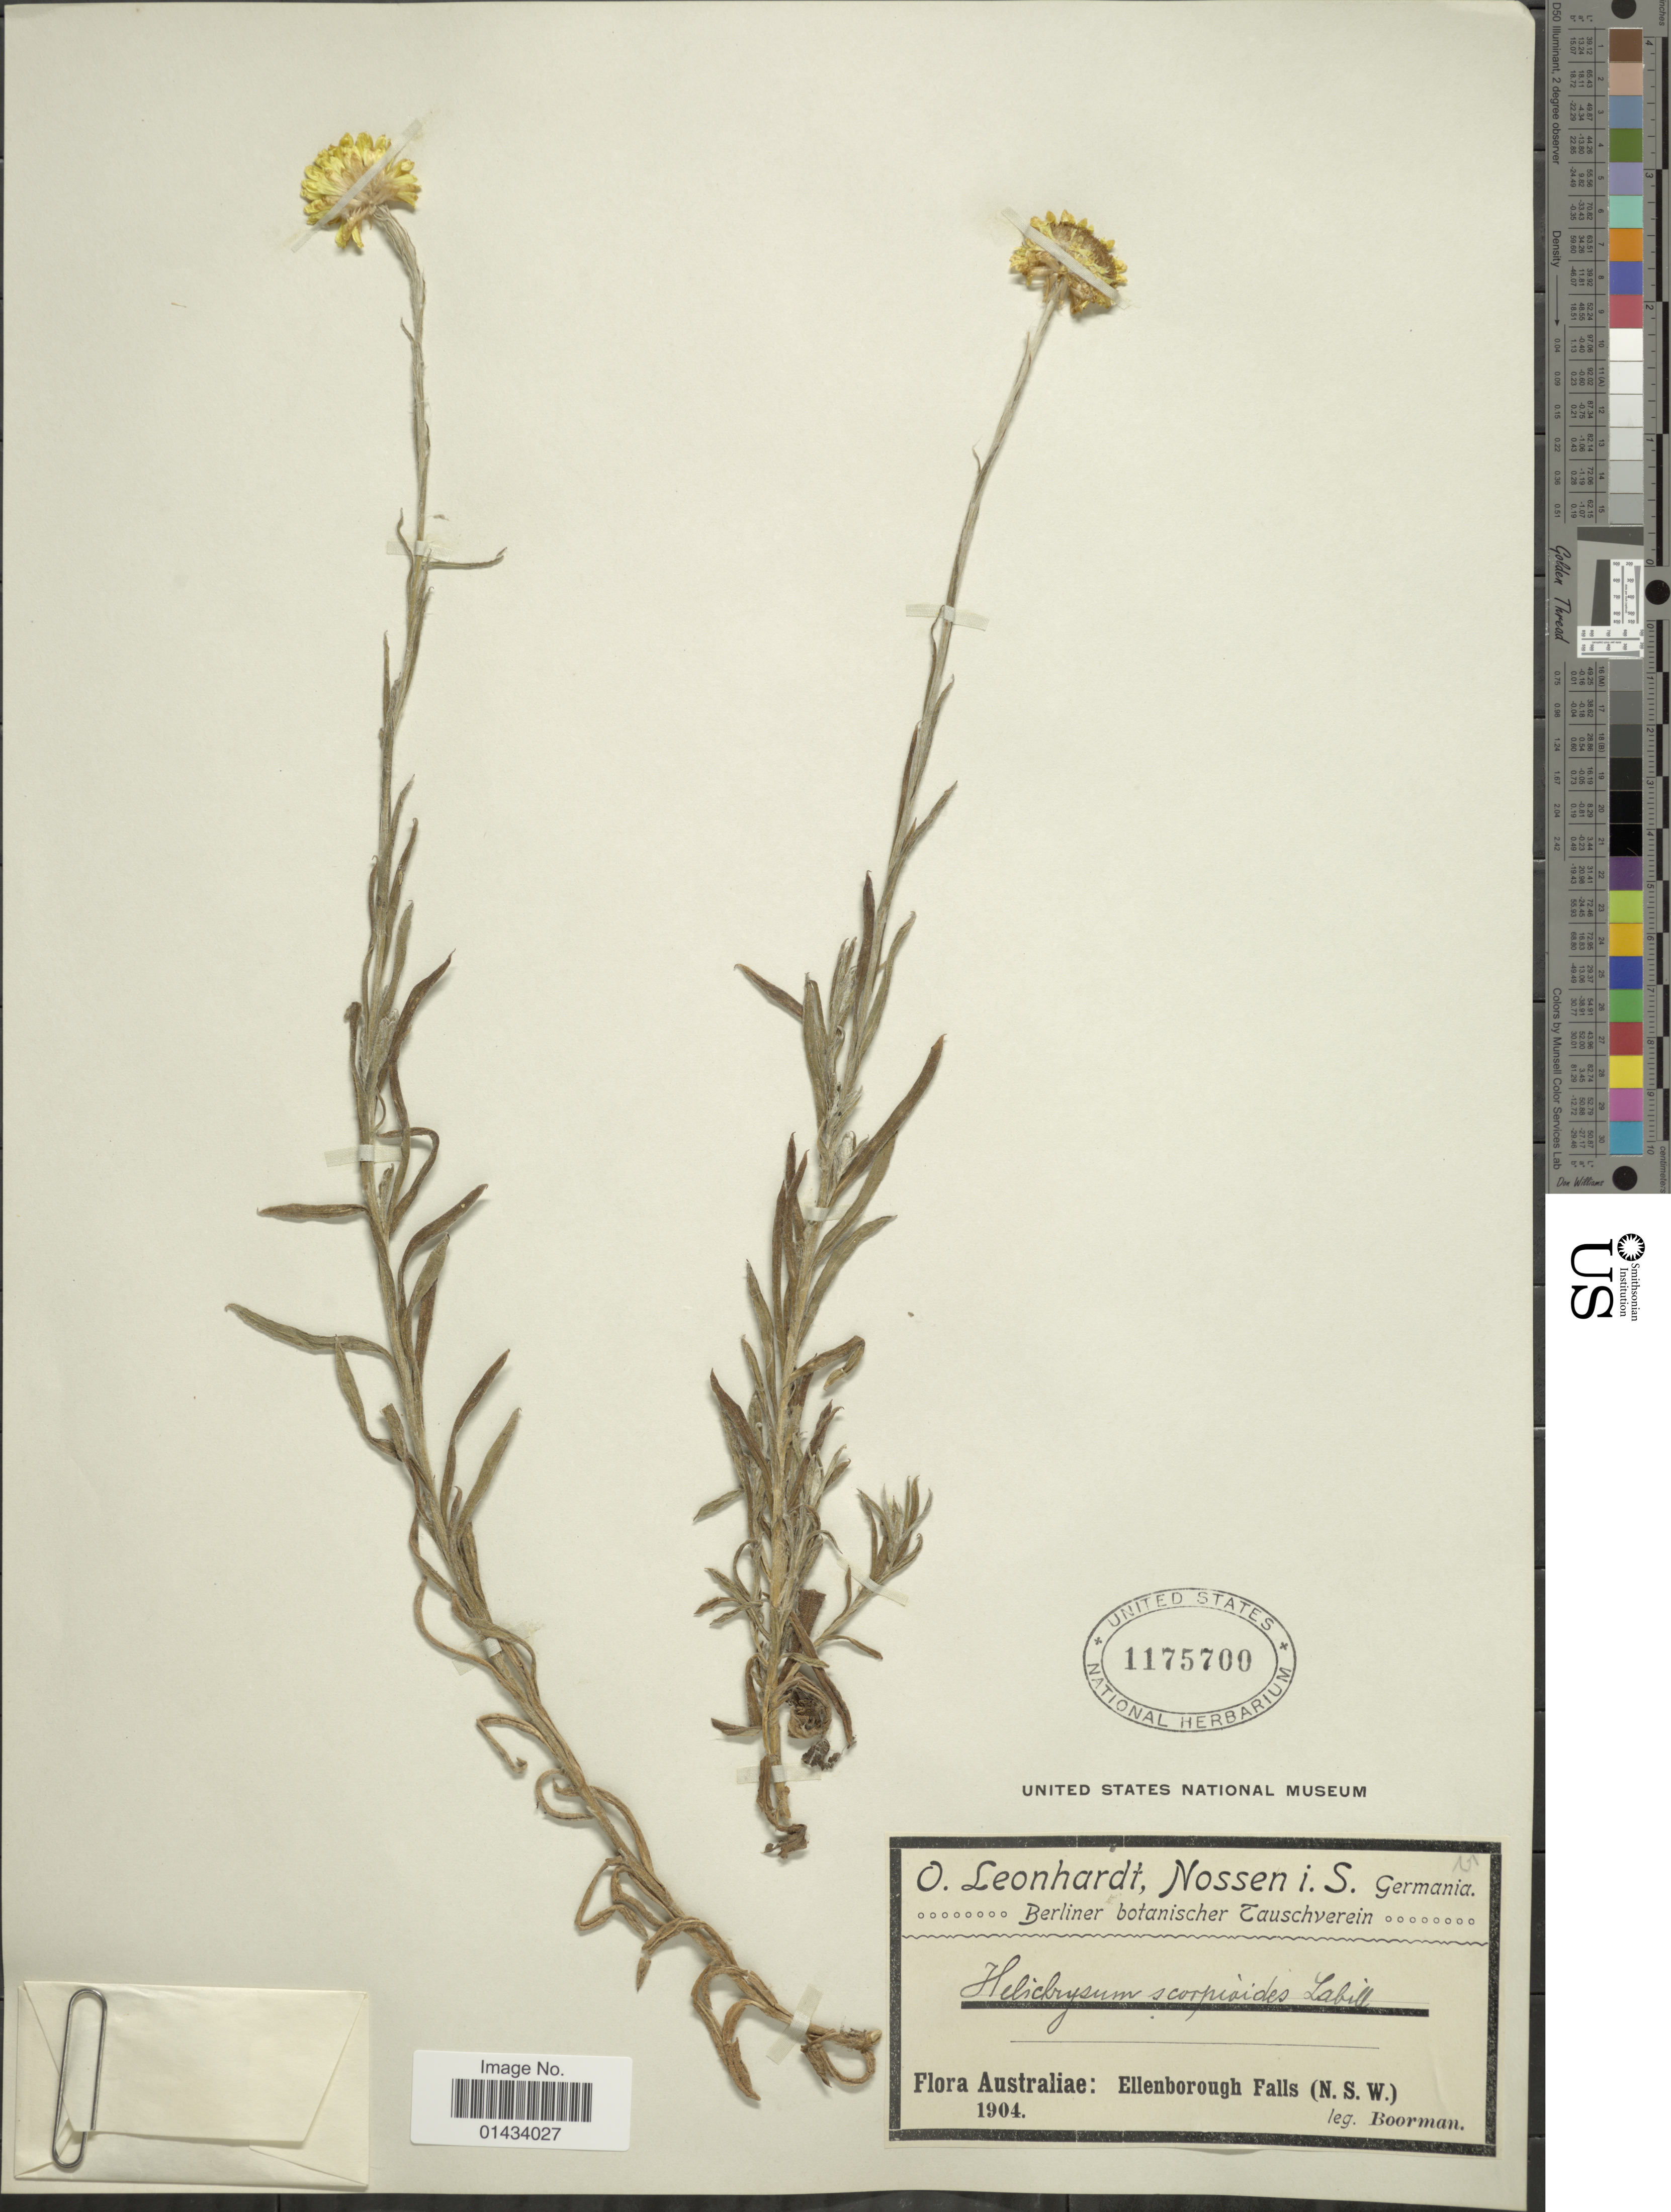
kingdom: Plantae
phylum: Tracheophyta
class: Magnoliopsida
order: Asterales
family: Asteraceae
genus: Coronidium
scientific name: Coronidium scorpioides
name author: (Labill.) Paul G. Wilson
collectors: -. Boorman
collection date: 1904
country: Australia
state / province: New South Wales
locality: Ellenborough Falls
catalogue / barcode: US 1175700